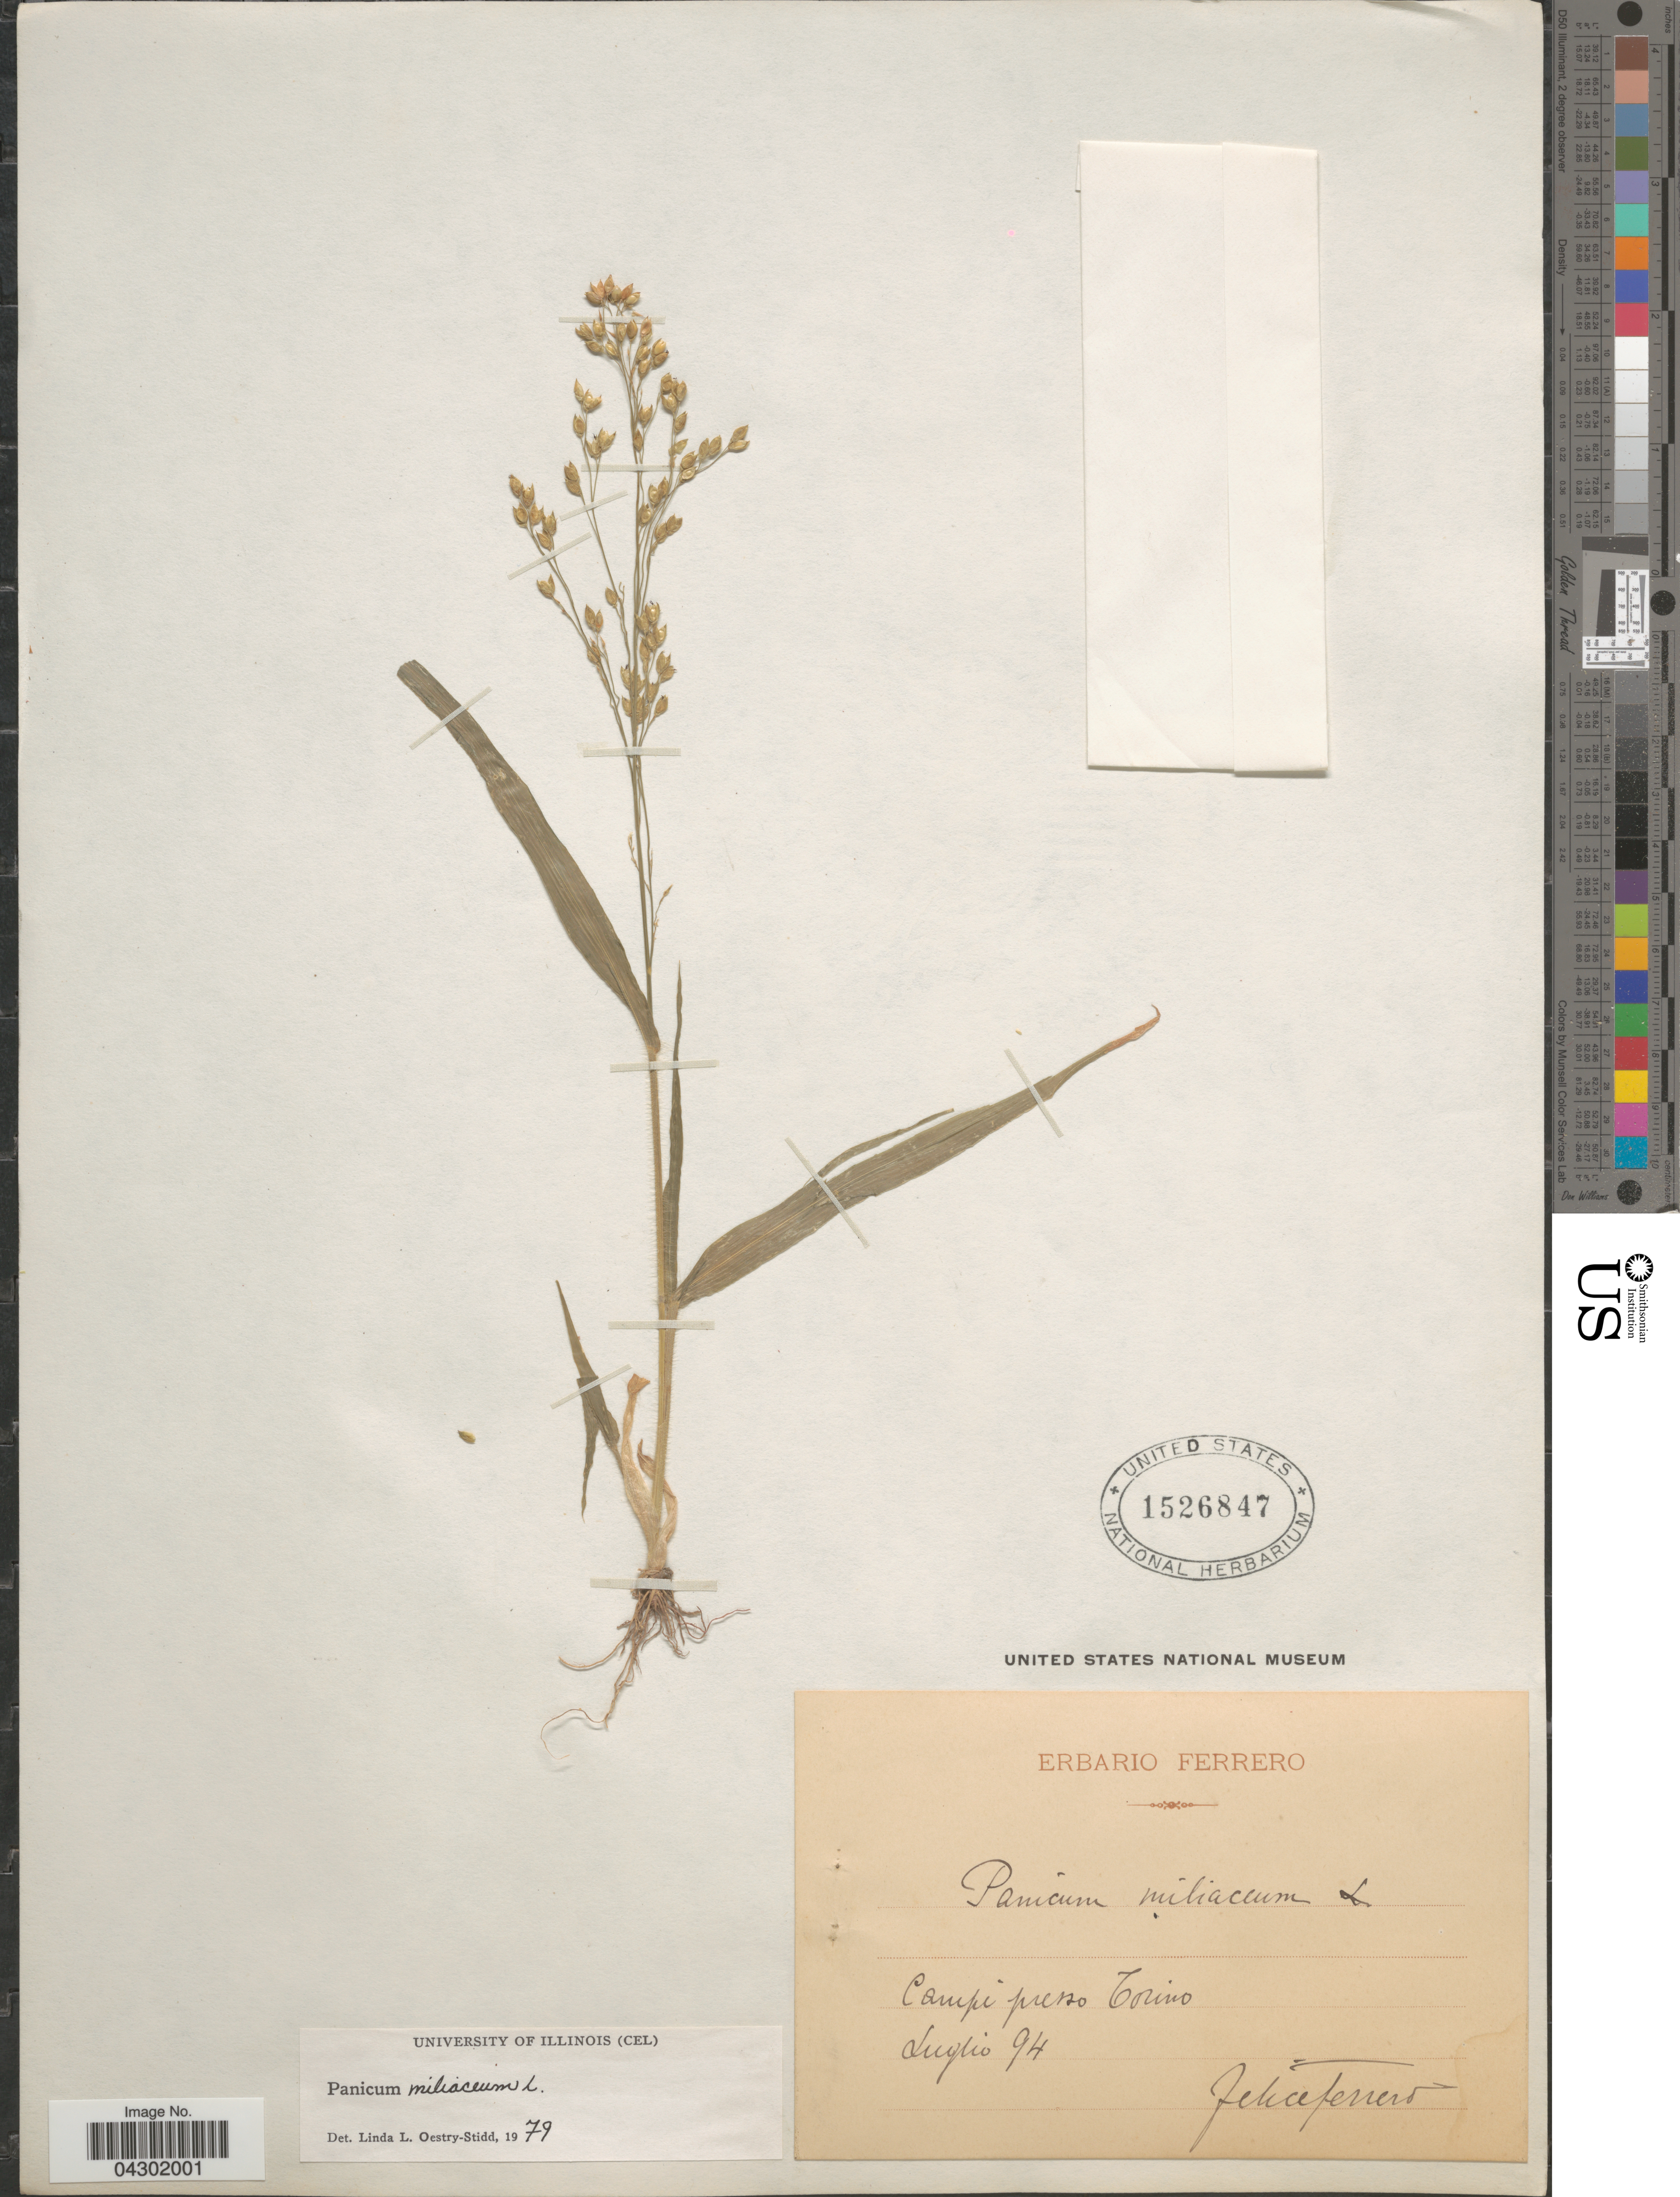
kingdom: Plantae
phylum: Tracheophyta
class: Liliopsida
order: Poales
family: Poaceae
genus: Panicum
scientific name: Panicum miliaceum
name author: L.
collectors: F. Ferrero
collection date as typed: Transcribed d/m/y: /7/94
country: Italy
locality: Campi presso Torino.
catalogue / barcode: US 1526847